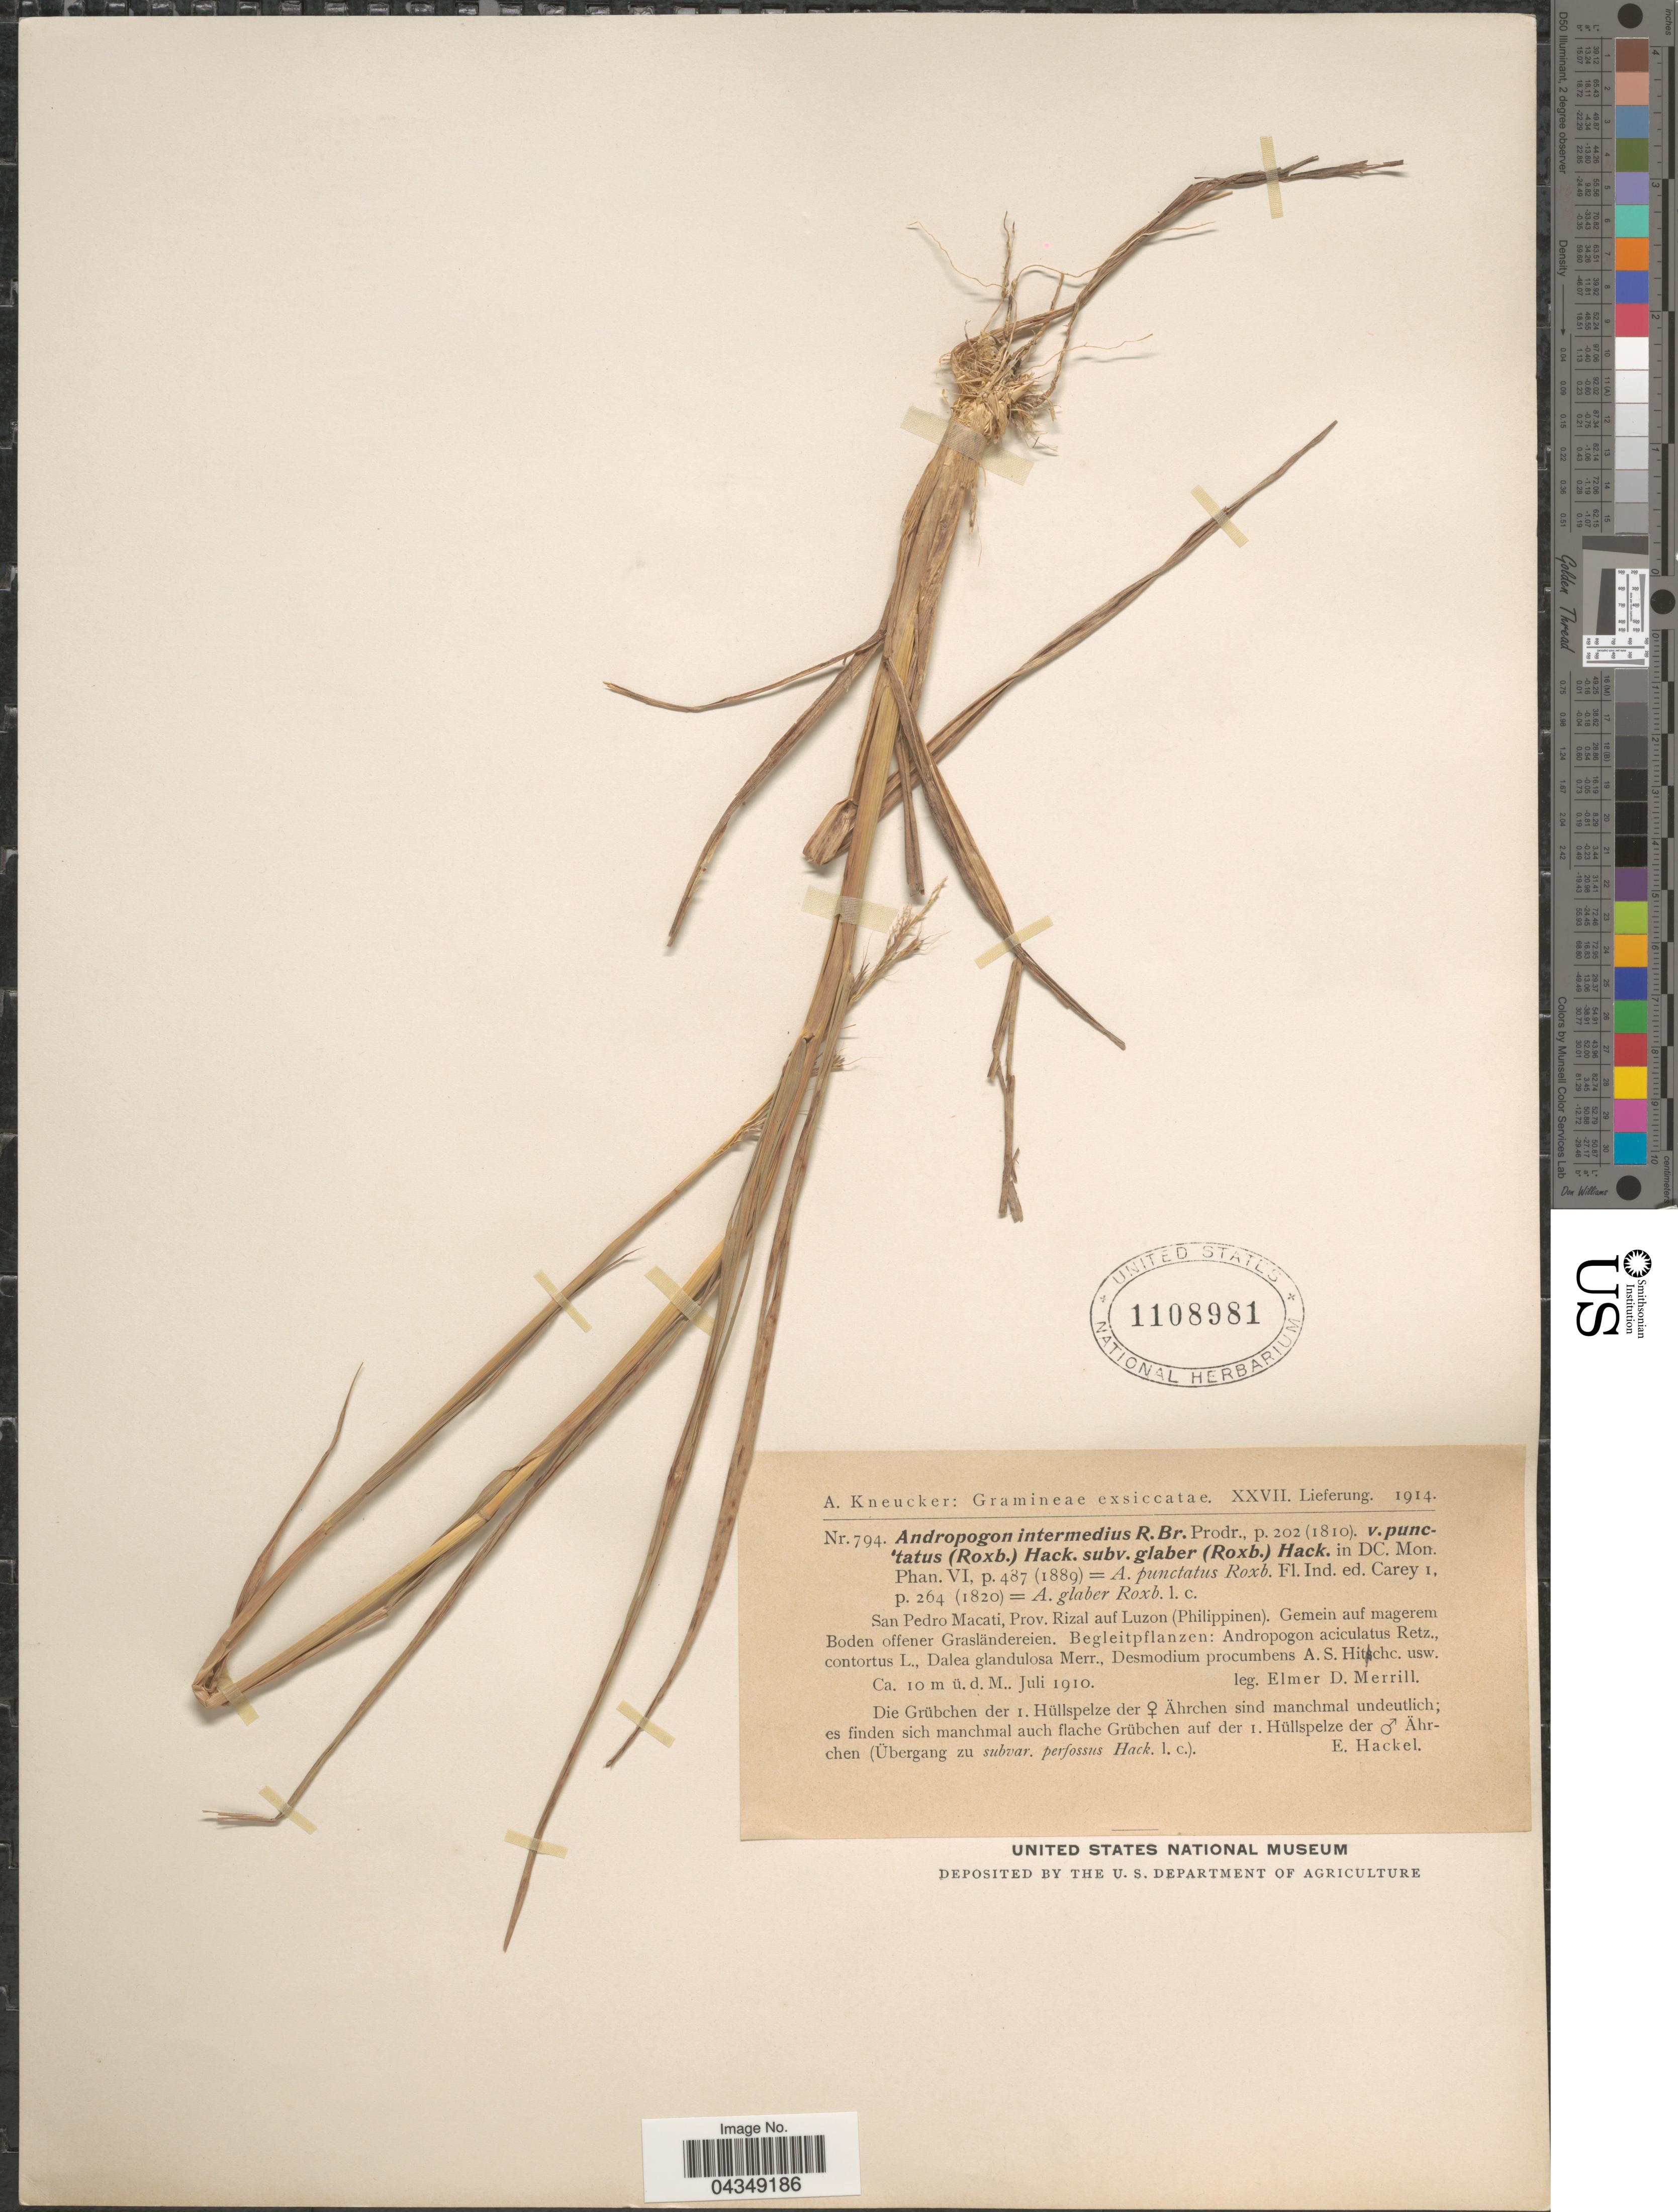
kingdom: Plantae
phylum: Tracheophyta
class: Liliopsida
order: Poales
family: Poaceae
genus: Bothriochloa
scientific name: Bothriochloa bladhii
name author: (Retz.) S.T. Blake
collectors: E. D. Merrill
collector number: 794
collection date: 1910-07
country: Philippines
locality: San Pedro Macati, Prov. Rizal auf Luzon.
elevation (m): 10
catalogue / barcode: US 1108981